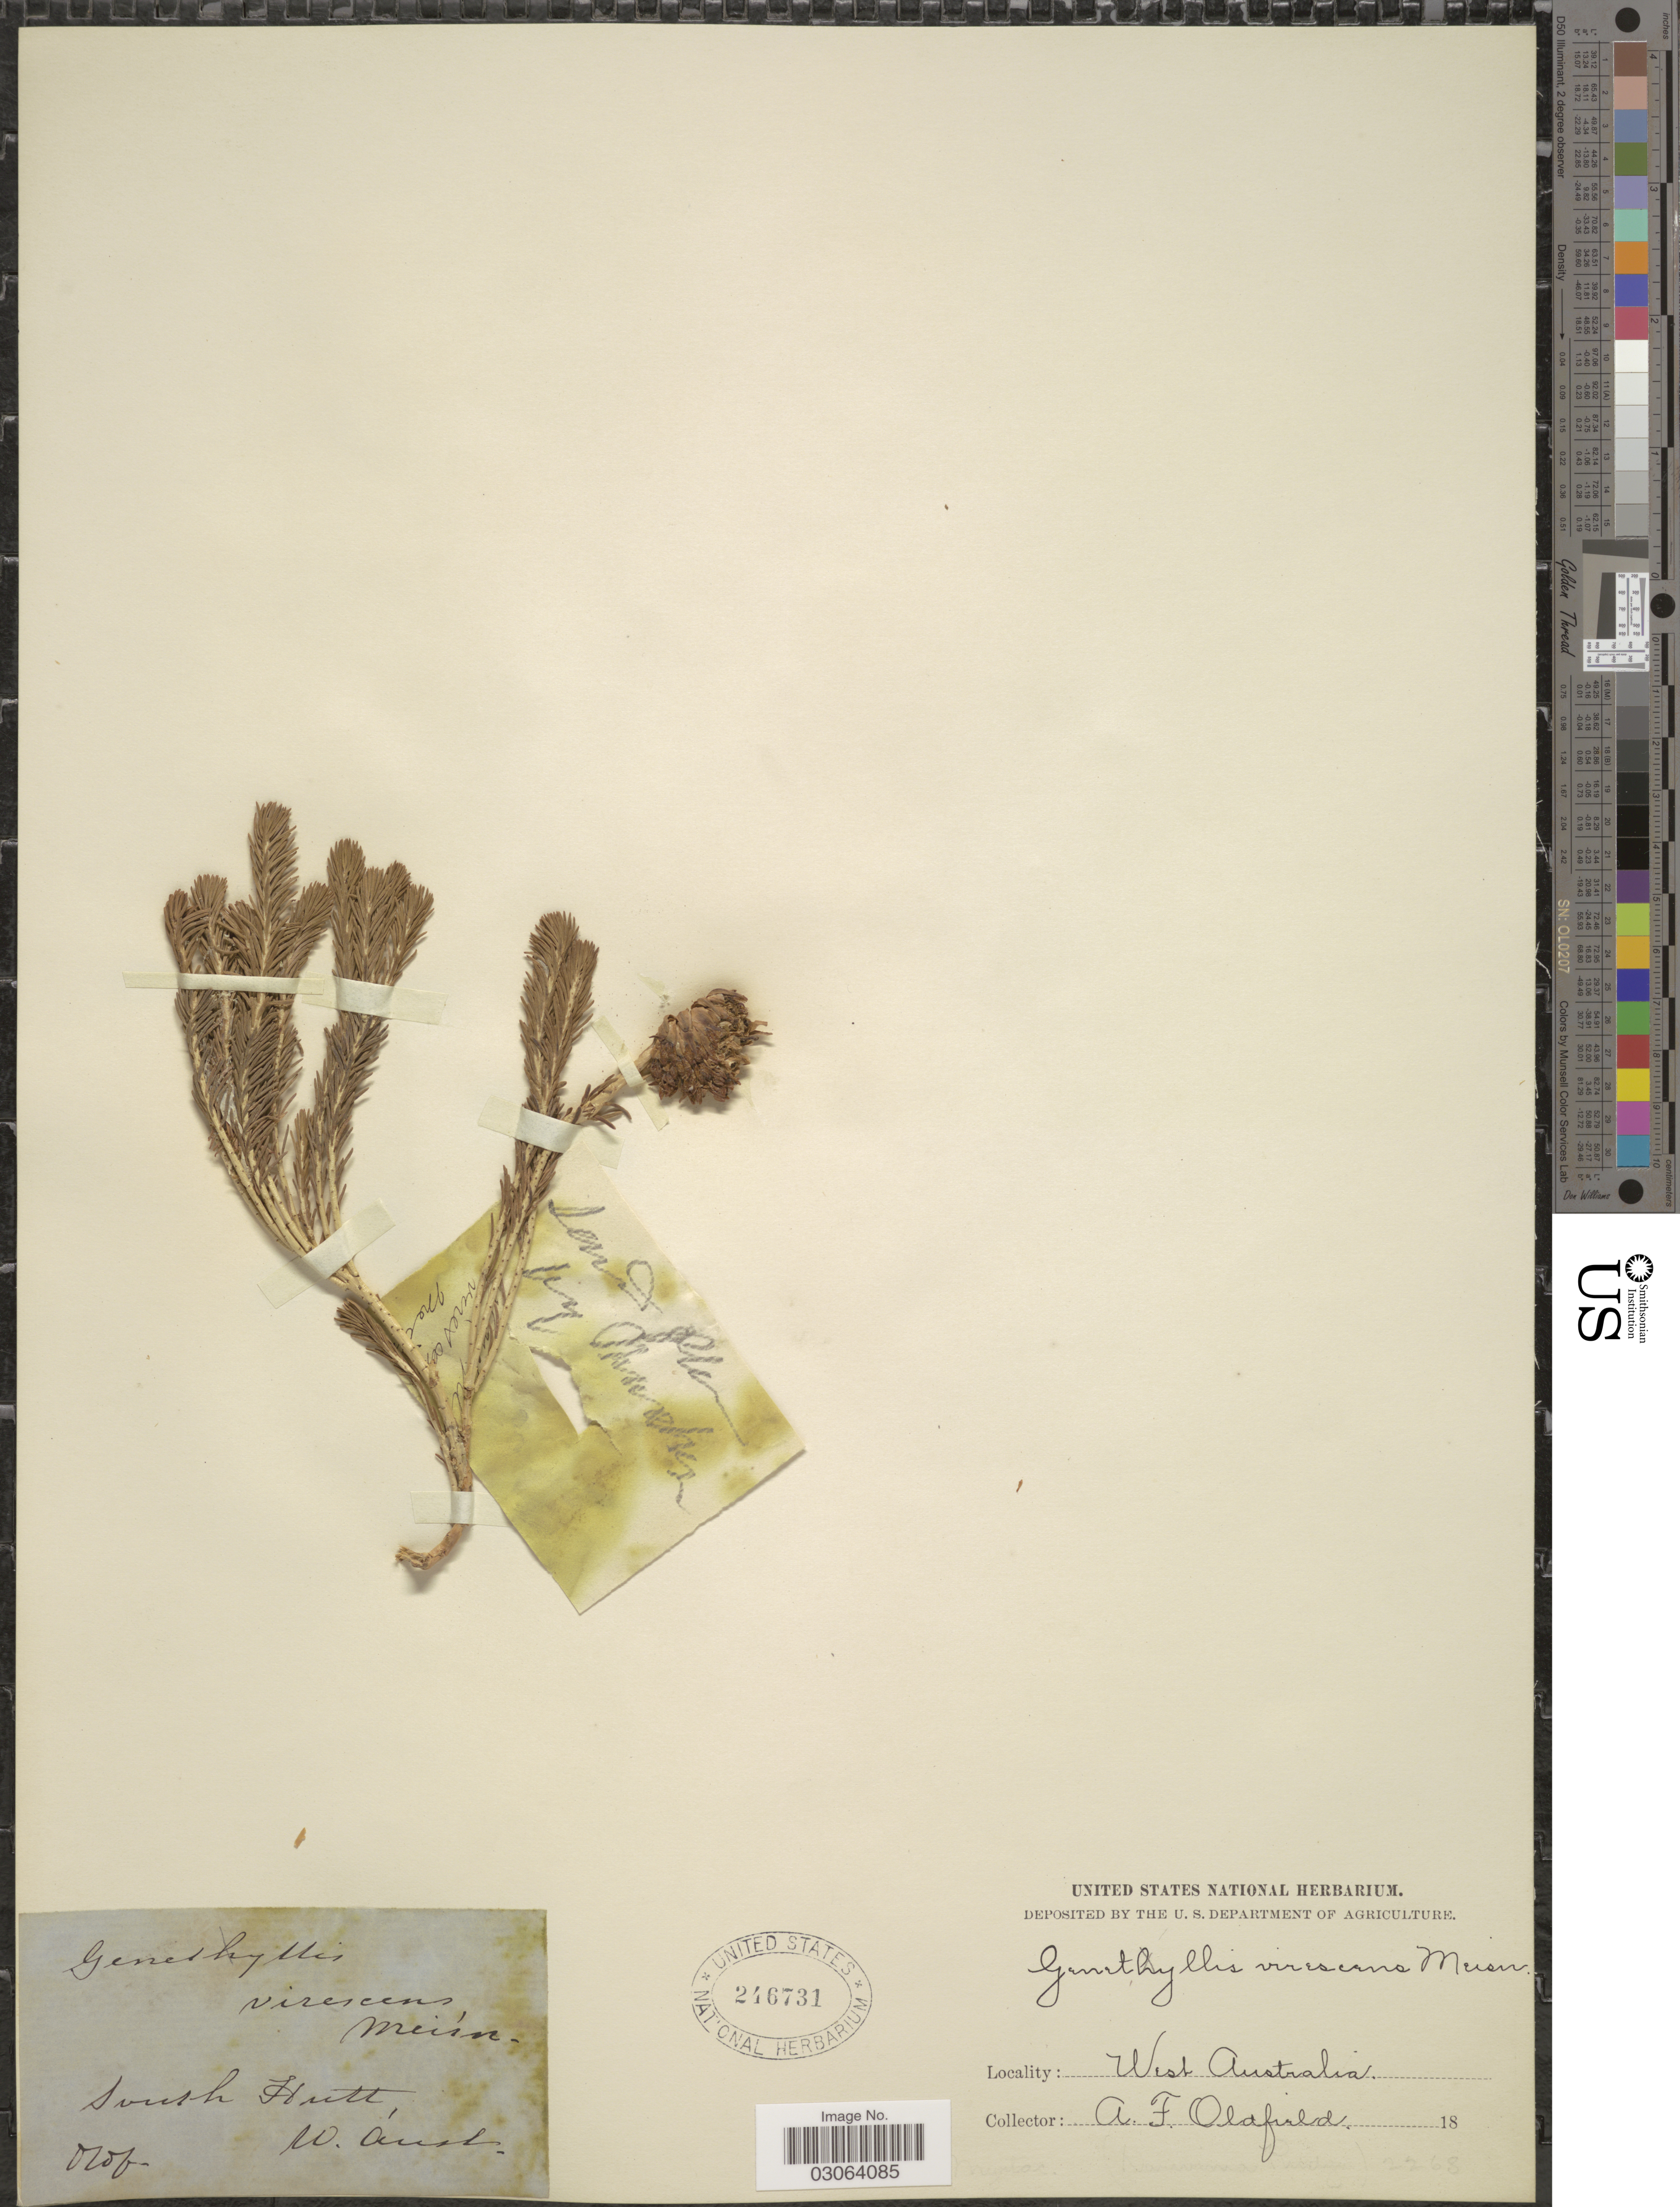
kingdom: Plantae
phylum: Tracheophyta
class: Magnoliopsida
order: Myrtales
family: Myrtaceae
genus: Darwinia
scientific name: Darwinia virescens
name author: (Meisn.) Benth.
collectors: A. Oldfield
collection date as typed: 18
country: Australia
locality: South Hutt. W. Aust.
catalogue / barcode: US 246731